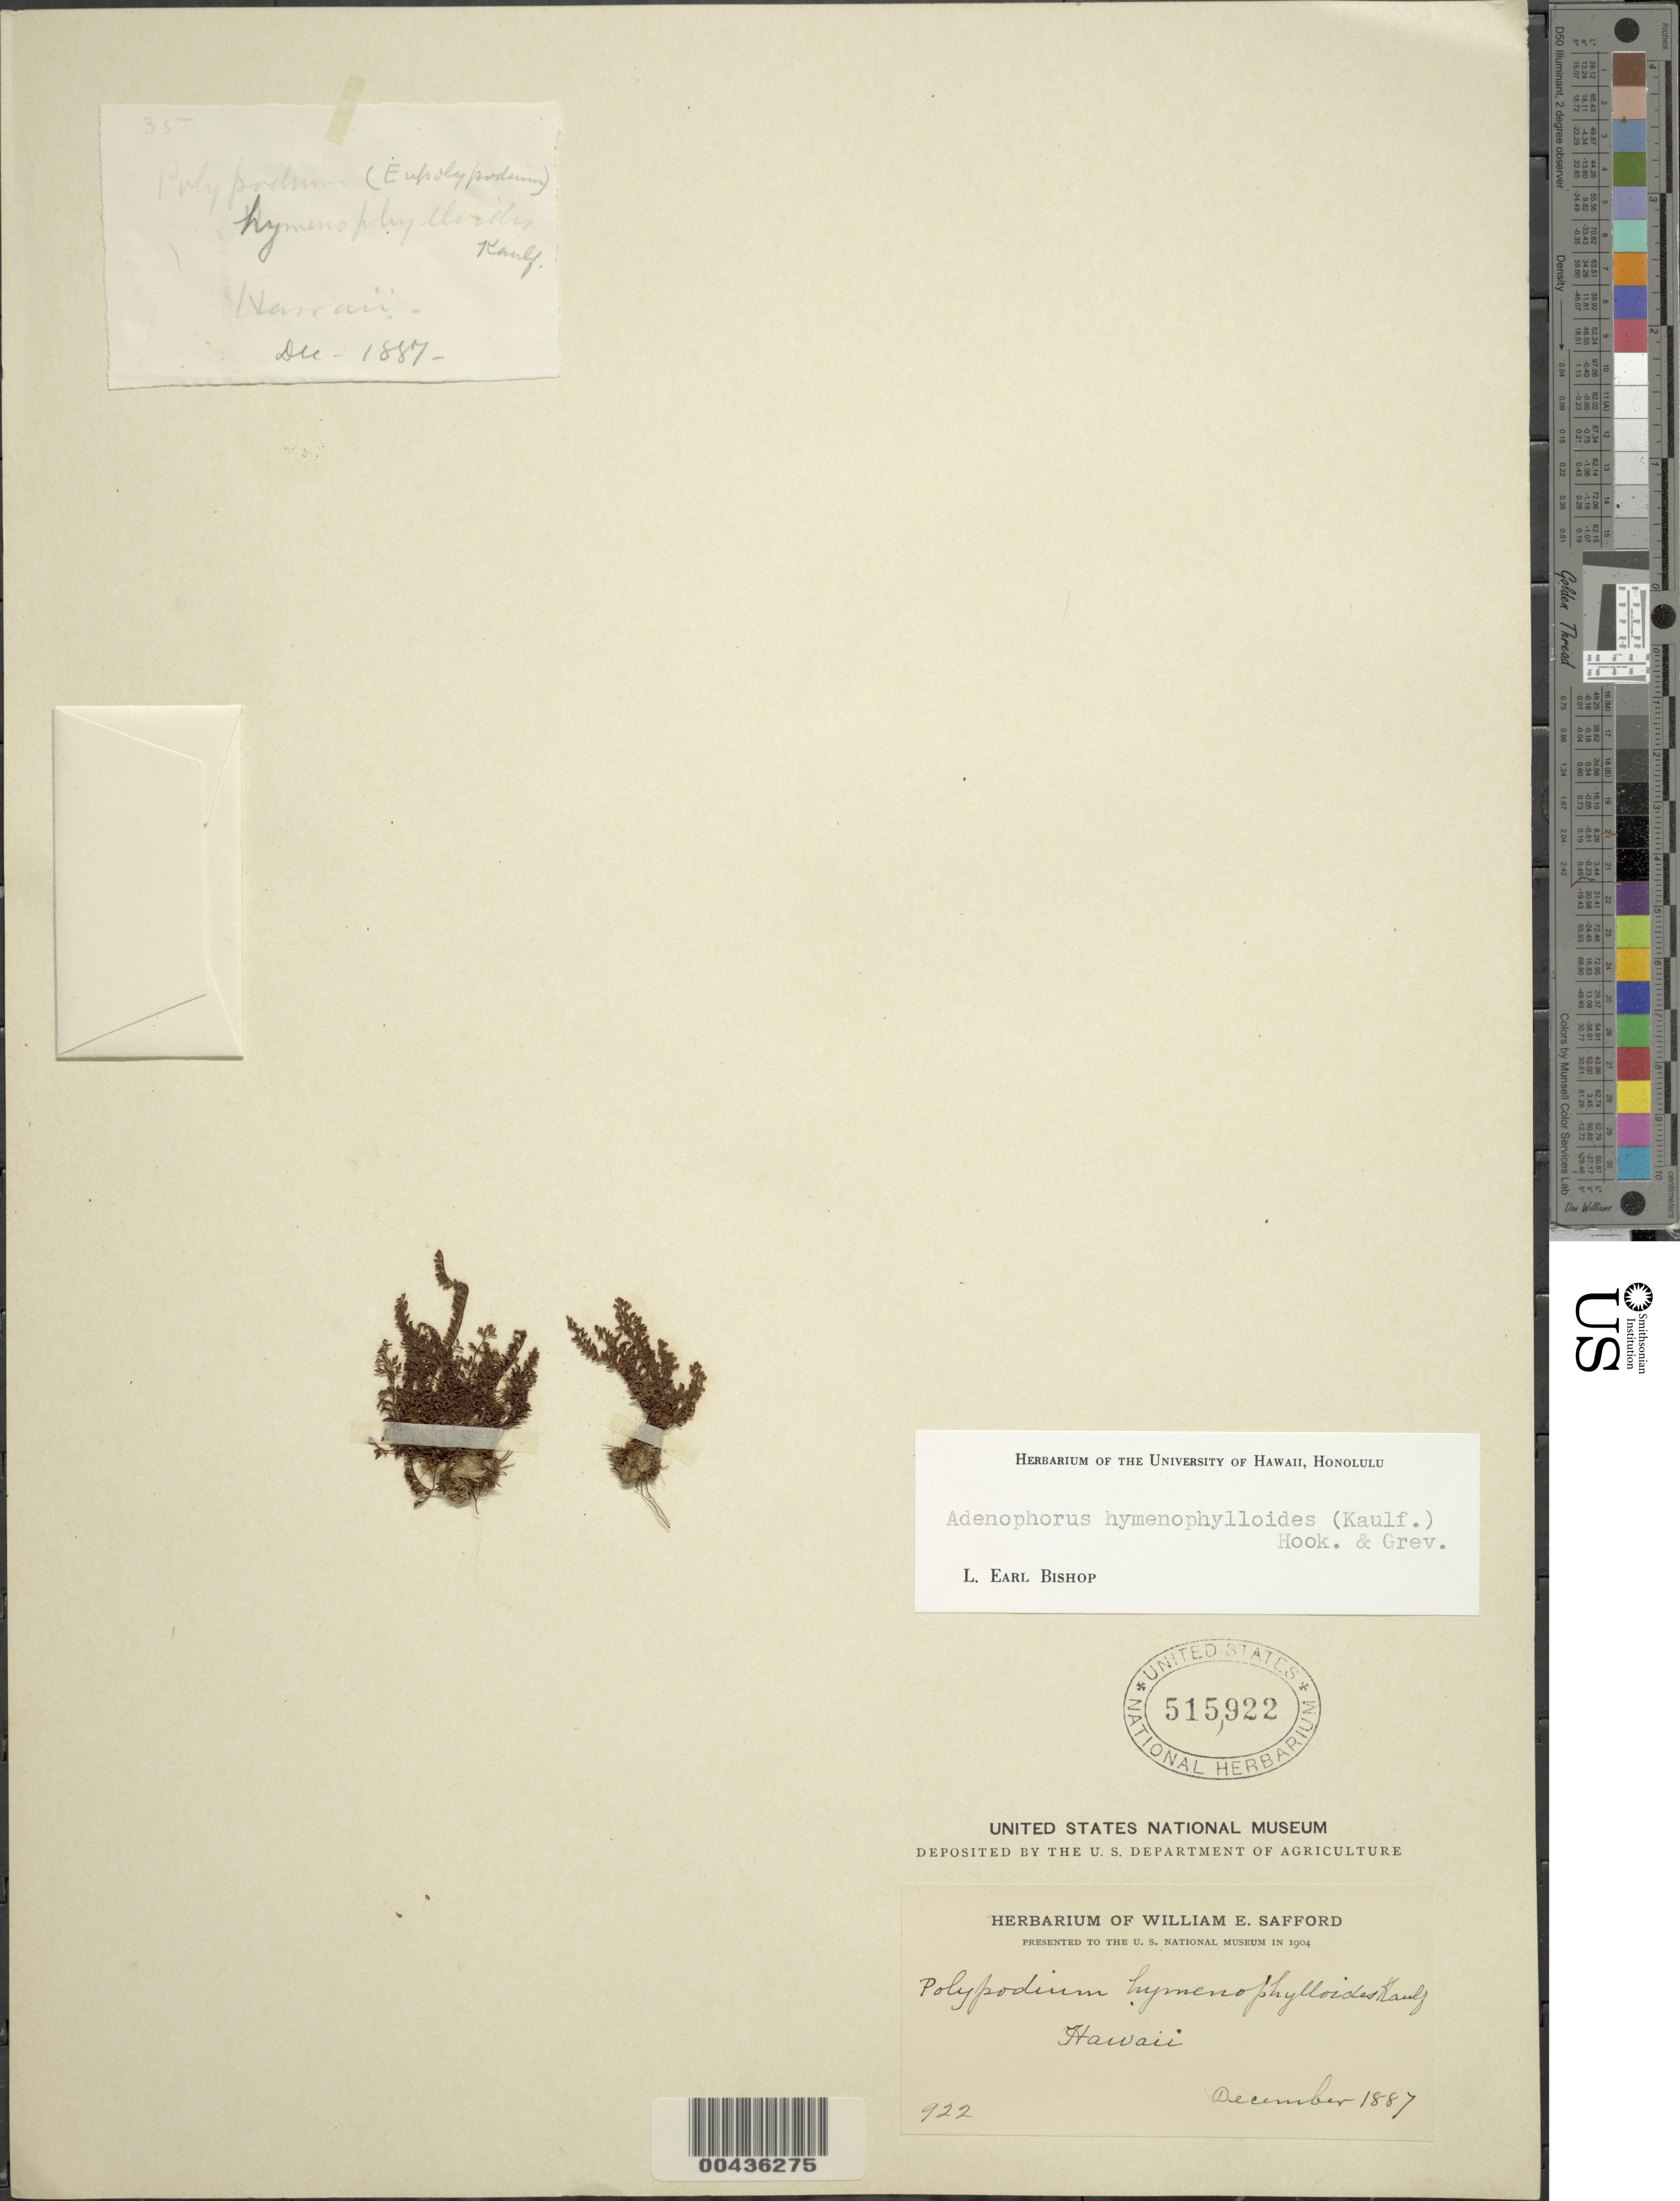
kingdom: Plantae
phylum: Tracheophyta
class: Polypodiopsida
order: Polypodiales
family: Polypodiaceae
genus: Adenophorus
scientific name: Adenophorus hymenophylloides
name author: (Kaulf.) Hook. & Grev.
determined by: Bishop, L. E.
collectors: W. E. Safford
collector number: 922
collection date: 1887-12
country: United States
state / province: Hawaii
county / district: Hawaii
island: Hawaii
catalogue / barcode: US 515922